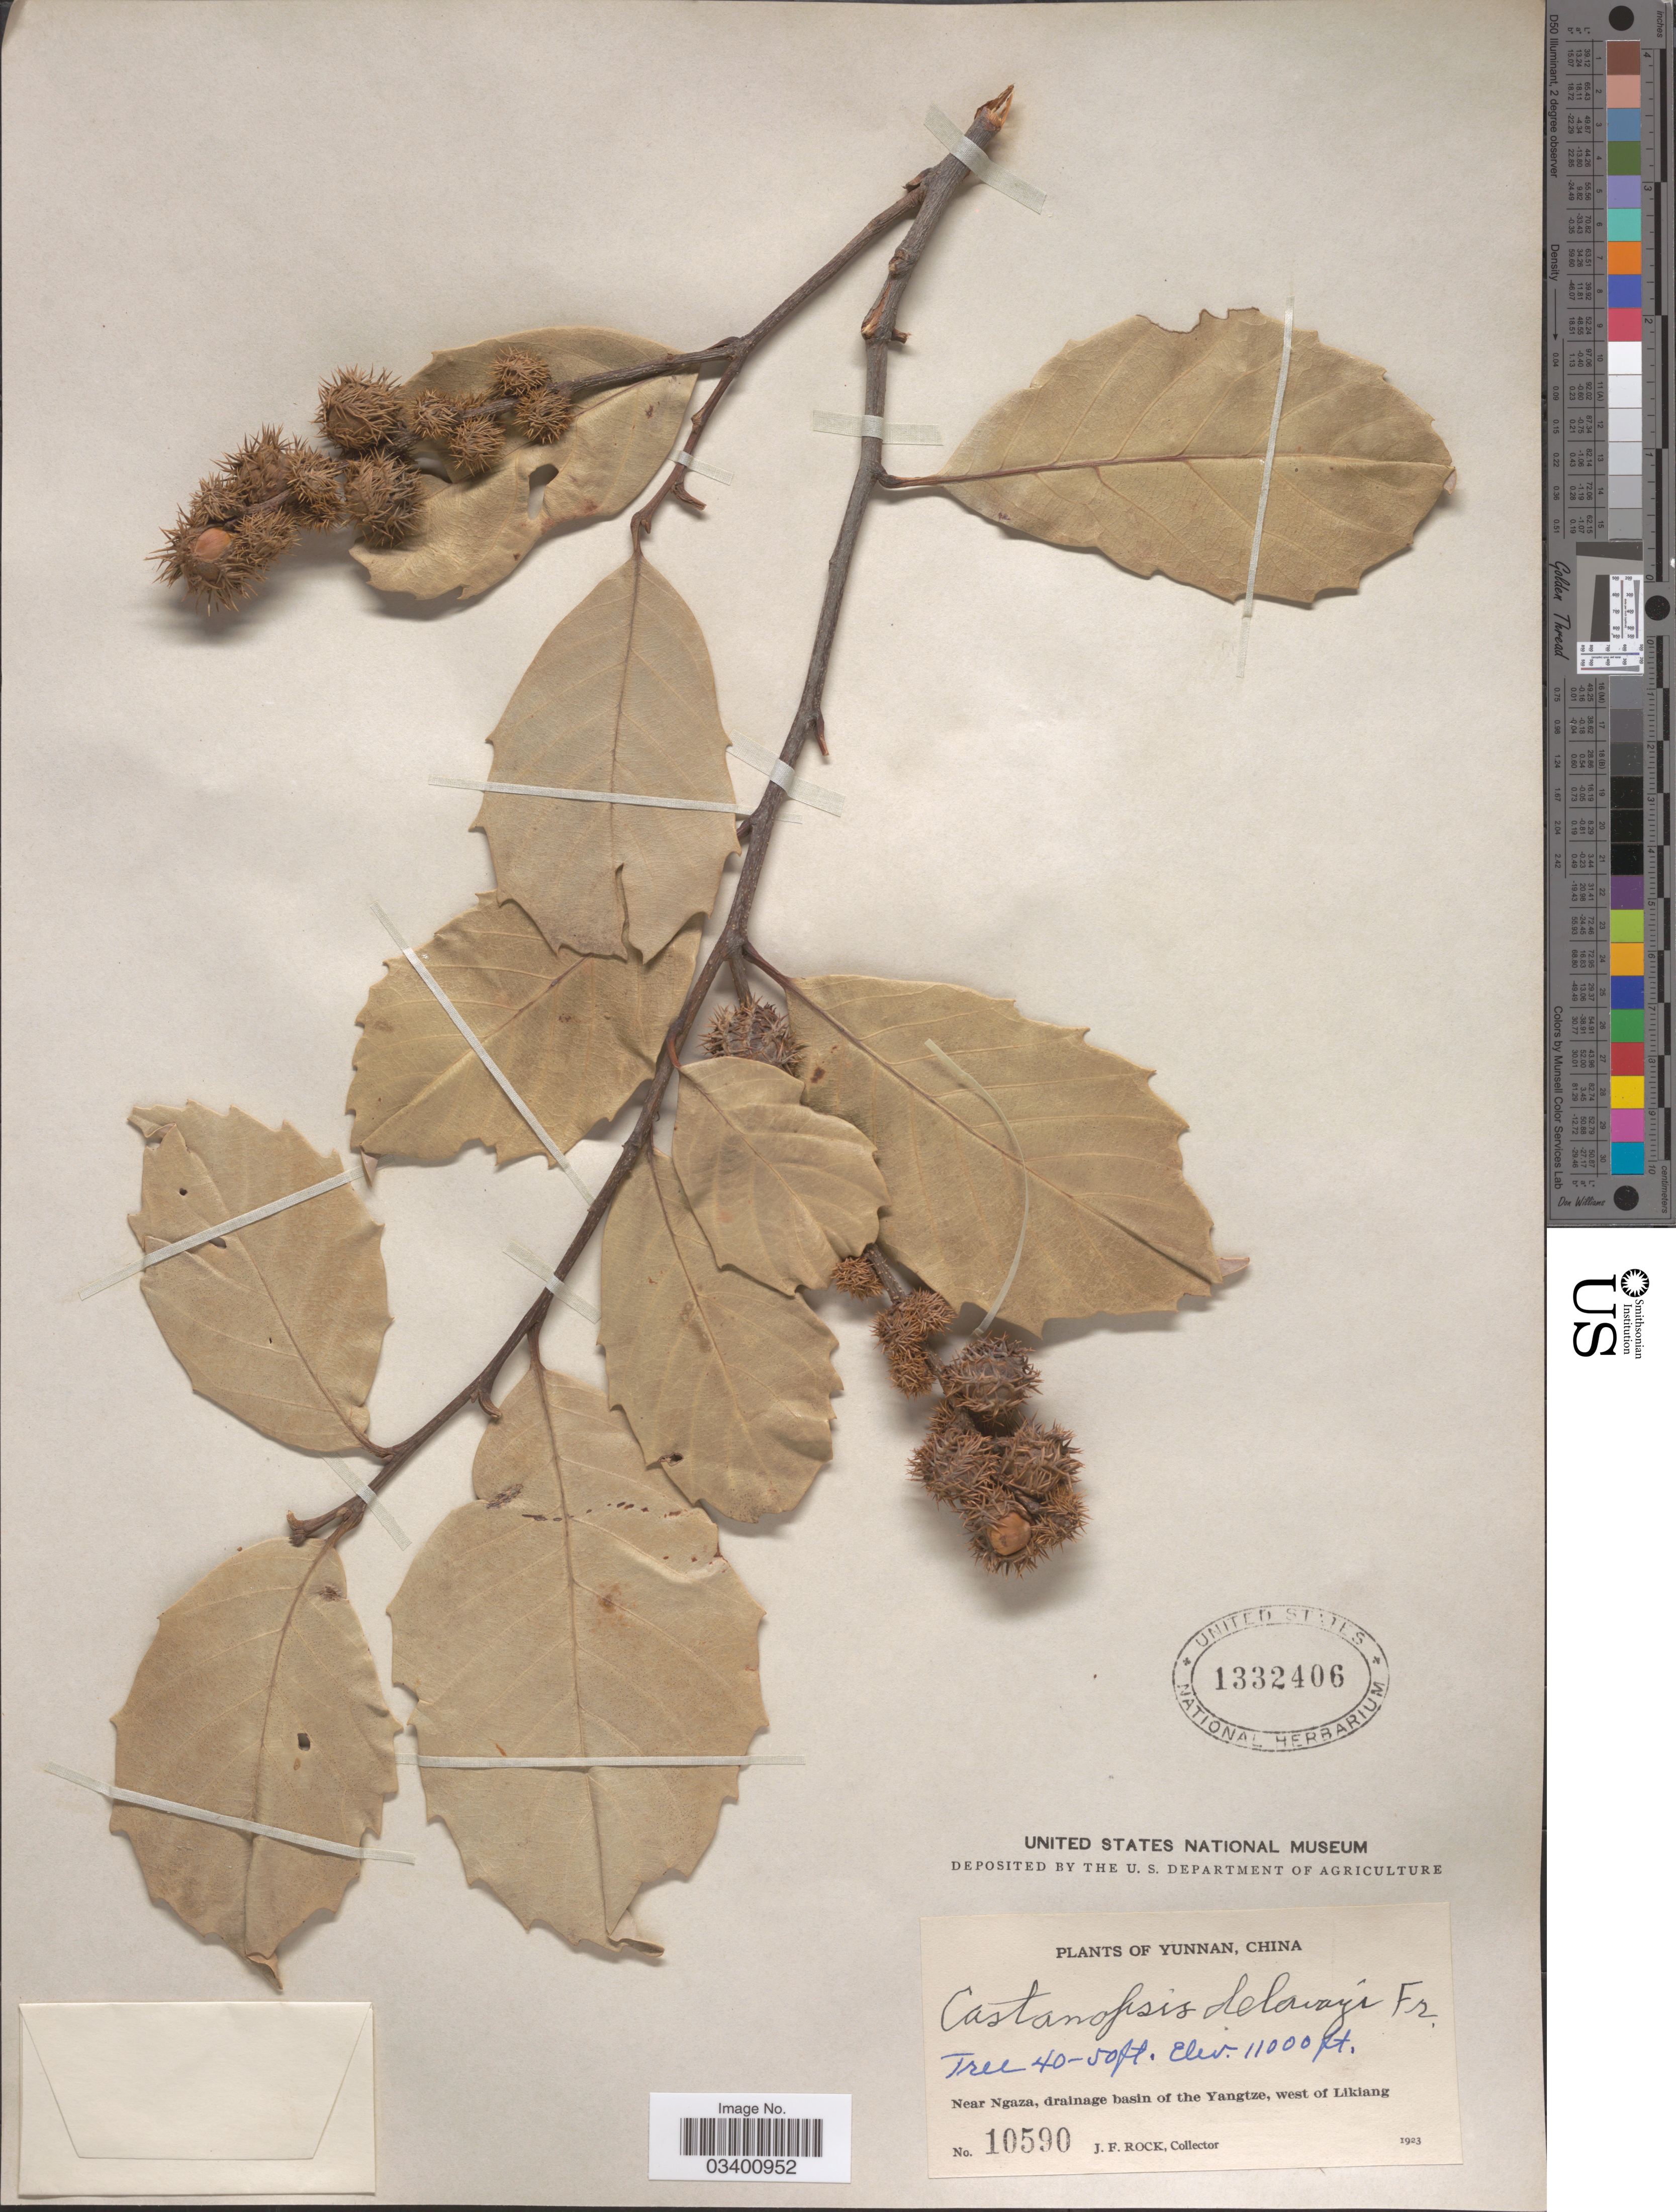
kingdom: Plantae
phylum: Tracheophyta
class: Magnoliopsida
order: Fagales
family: Fagaceae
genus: Castanopsis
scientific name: Castanopsis delavayi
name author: Franch.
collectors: J. Rock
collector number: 10590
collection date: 1923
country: China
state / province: Yunnan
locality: Near Ngaza, drainage basin of the Yangtze, west of Likiang.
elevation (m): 3353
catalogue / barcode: US 1332406